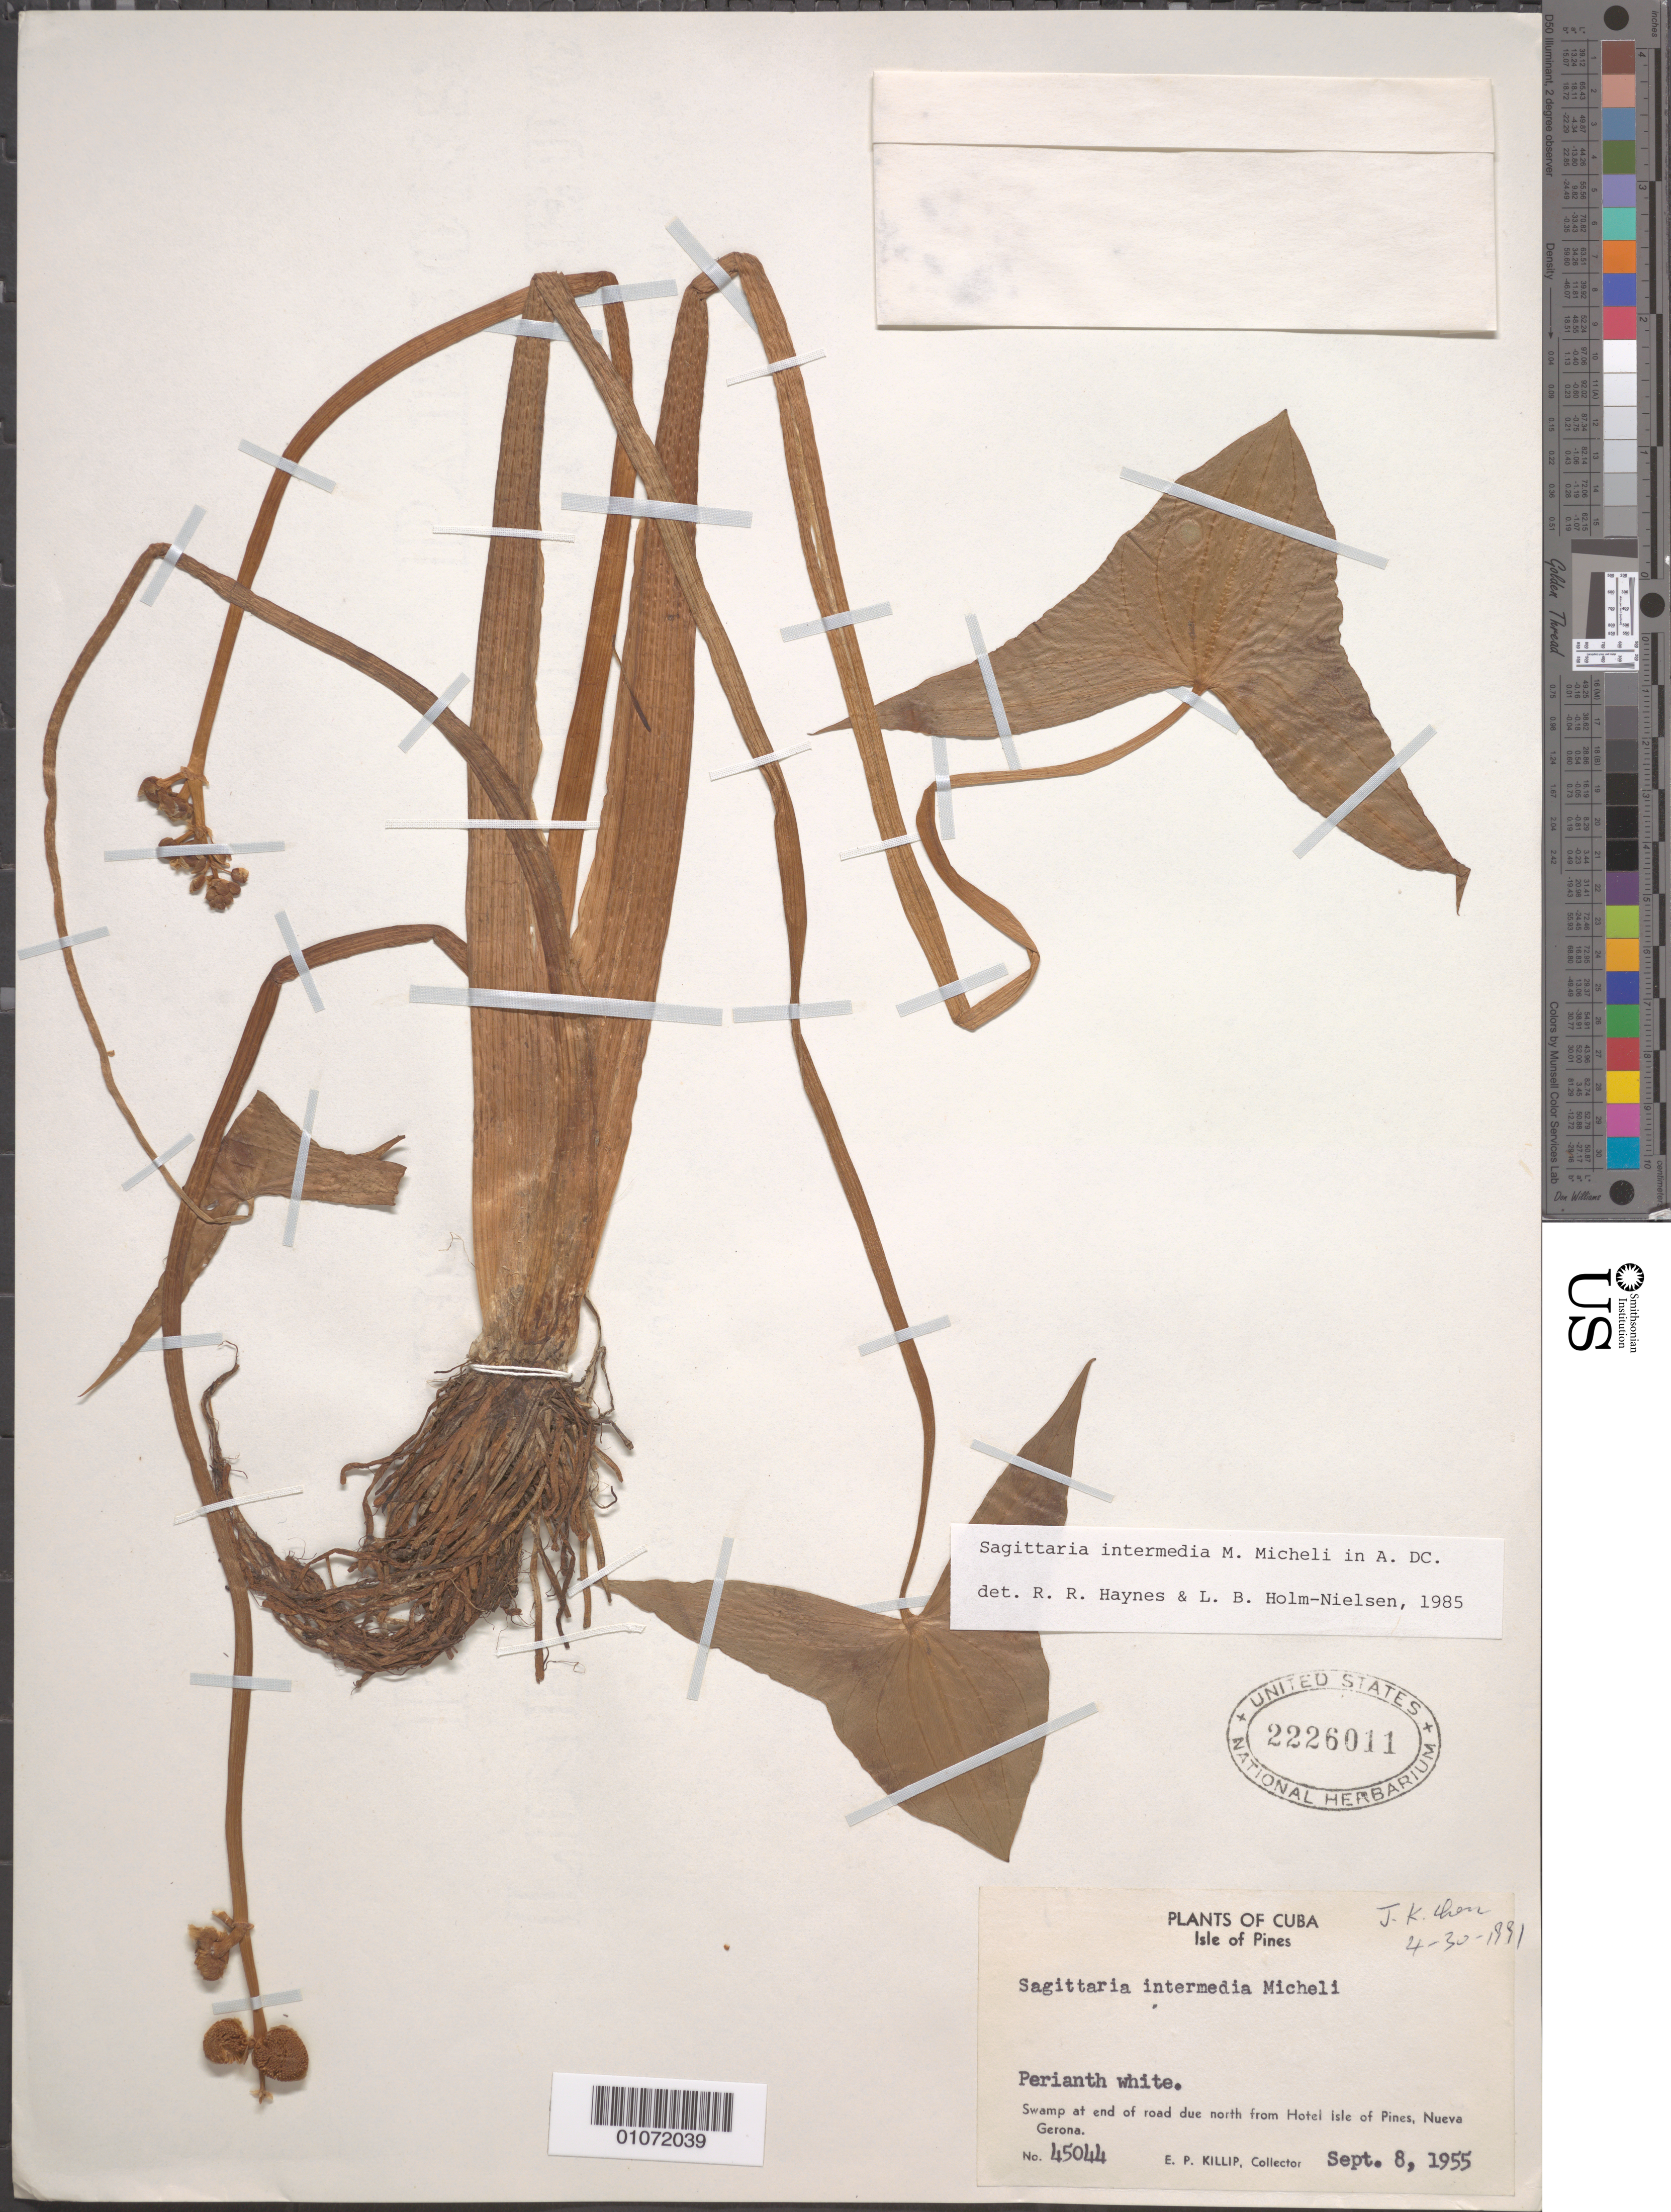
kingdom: Plantae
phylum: Tracheophyta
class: Liliopsida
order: Alismatales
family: Alismataceae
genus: Sagittaria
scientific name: Sagittaria intermedia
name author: Micheli in A. DC.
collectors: E. P. Killip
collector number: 45044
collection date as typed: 08 Sep 1955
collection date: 1955-09-08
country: Cuba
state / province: Isla de La Juventud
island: Isla de la Juventud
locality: Swamp at end of road due north from Hotel Isle of Pines Nueva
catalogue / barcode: US 2226011